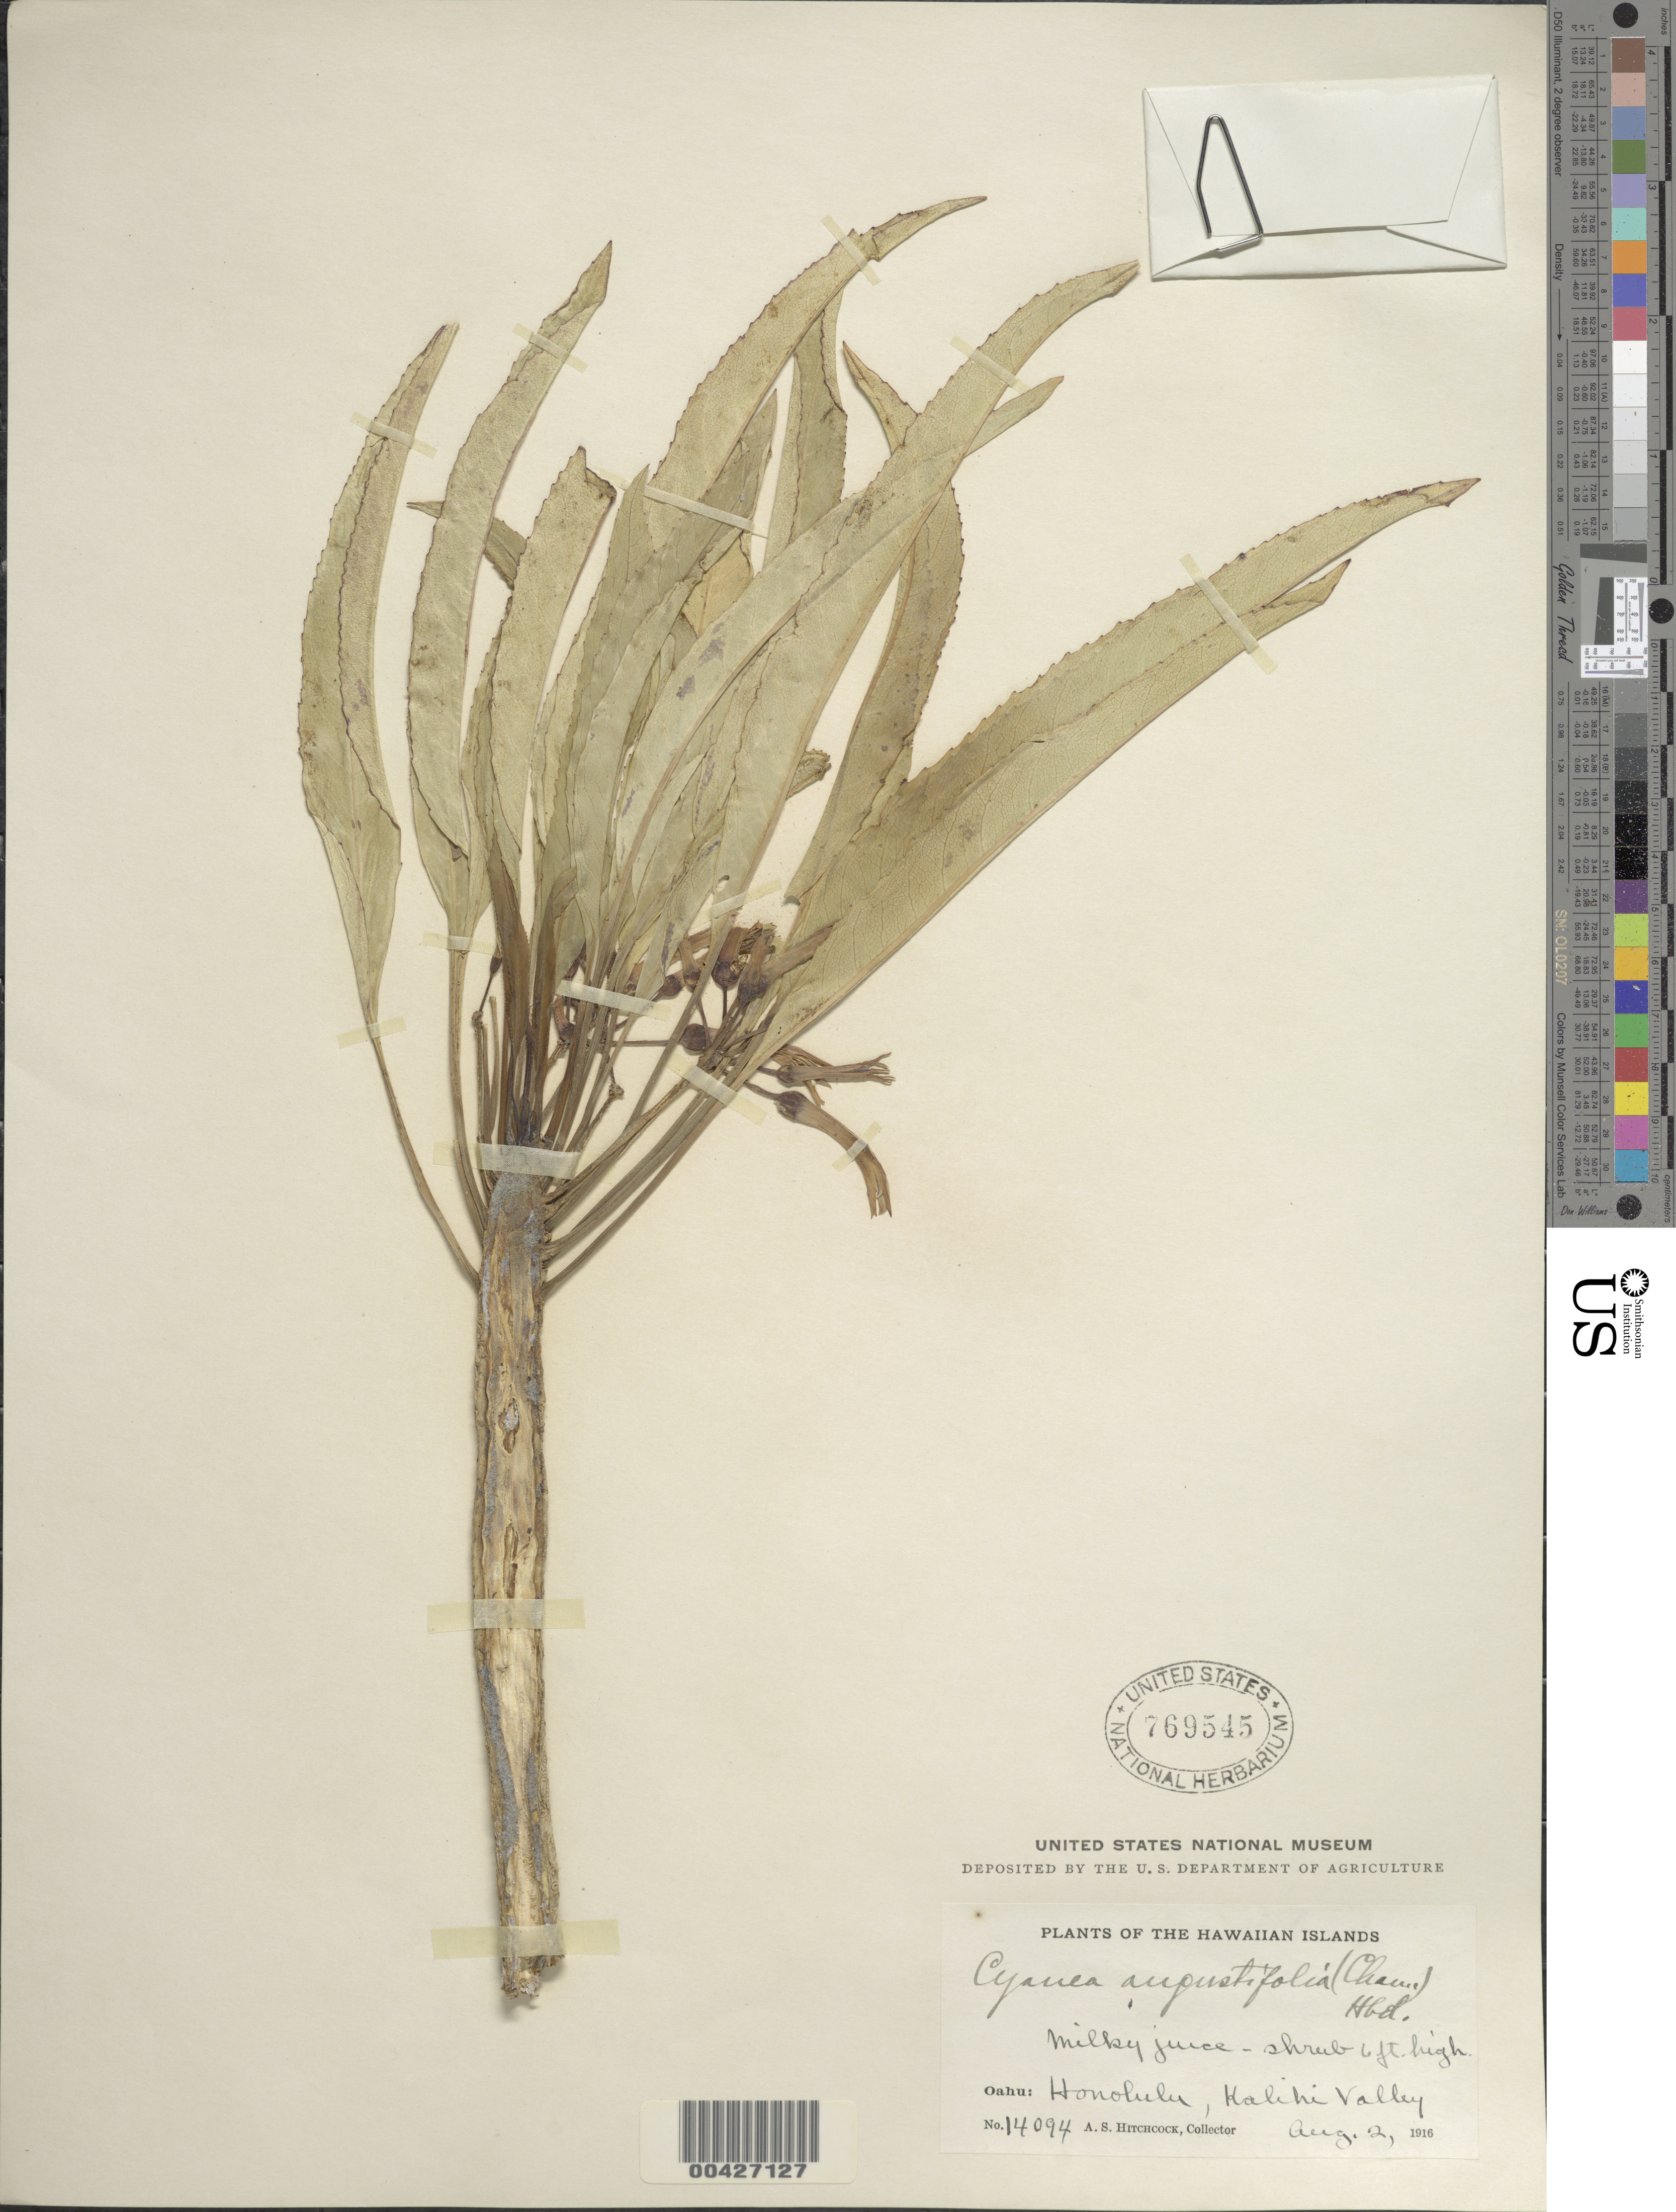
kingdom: Plantae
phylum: Tracheophyta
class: Magnoliopsida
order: Asterales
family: Campanulaceae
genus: Cyanea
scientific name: Cyanea angustifolia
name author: (Cham.) Hillebr.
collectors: A. S. Hitchcock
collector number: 14094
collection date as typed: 2 Aug 1916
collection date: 1916-08-02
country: United States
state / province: Hawaii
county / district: Honolulu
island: Oahu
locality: Honolulu, Kalihi Valley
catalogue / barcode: US 769545